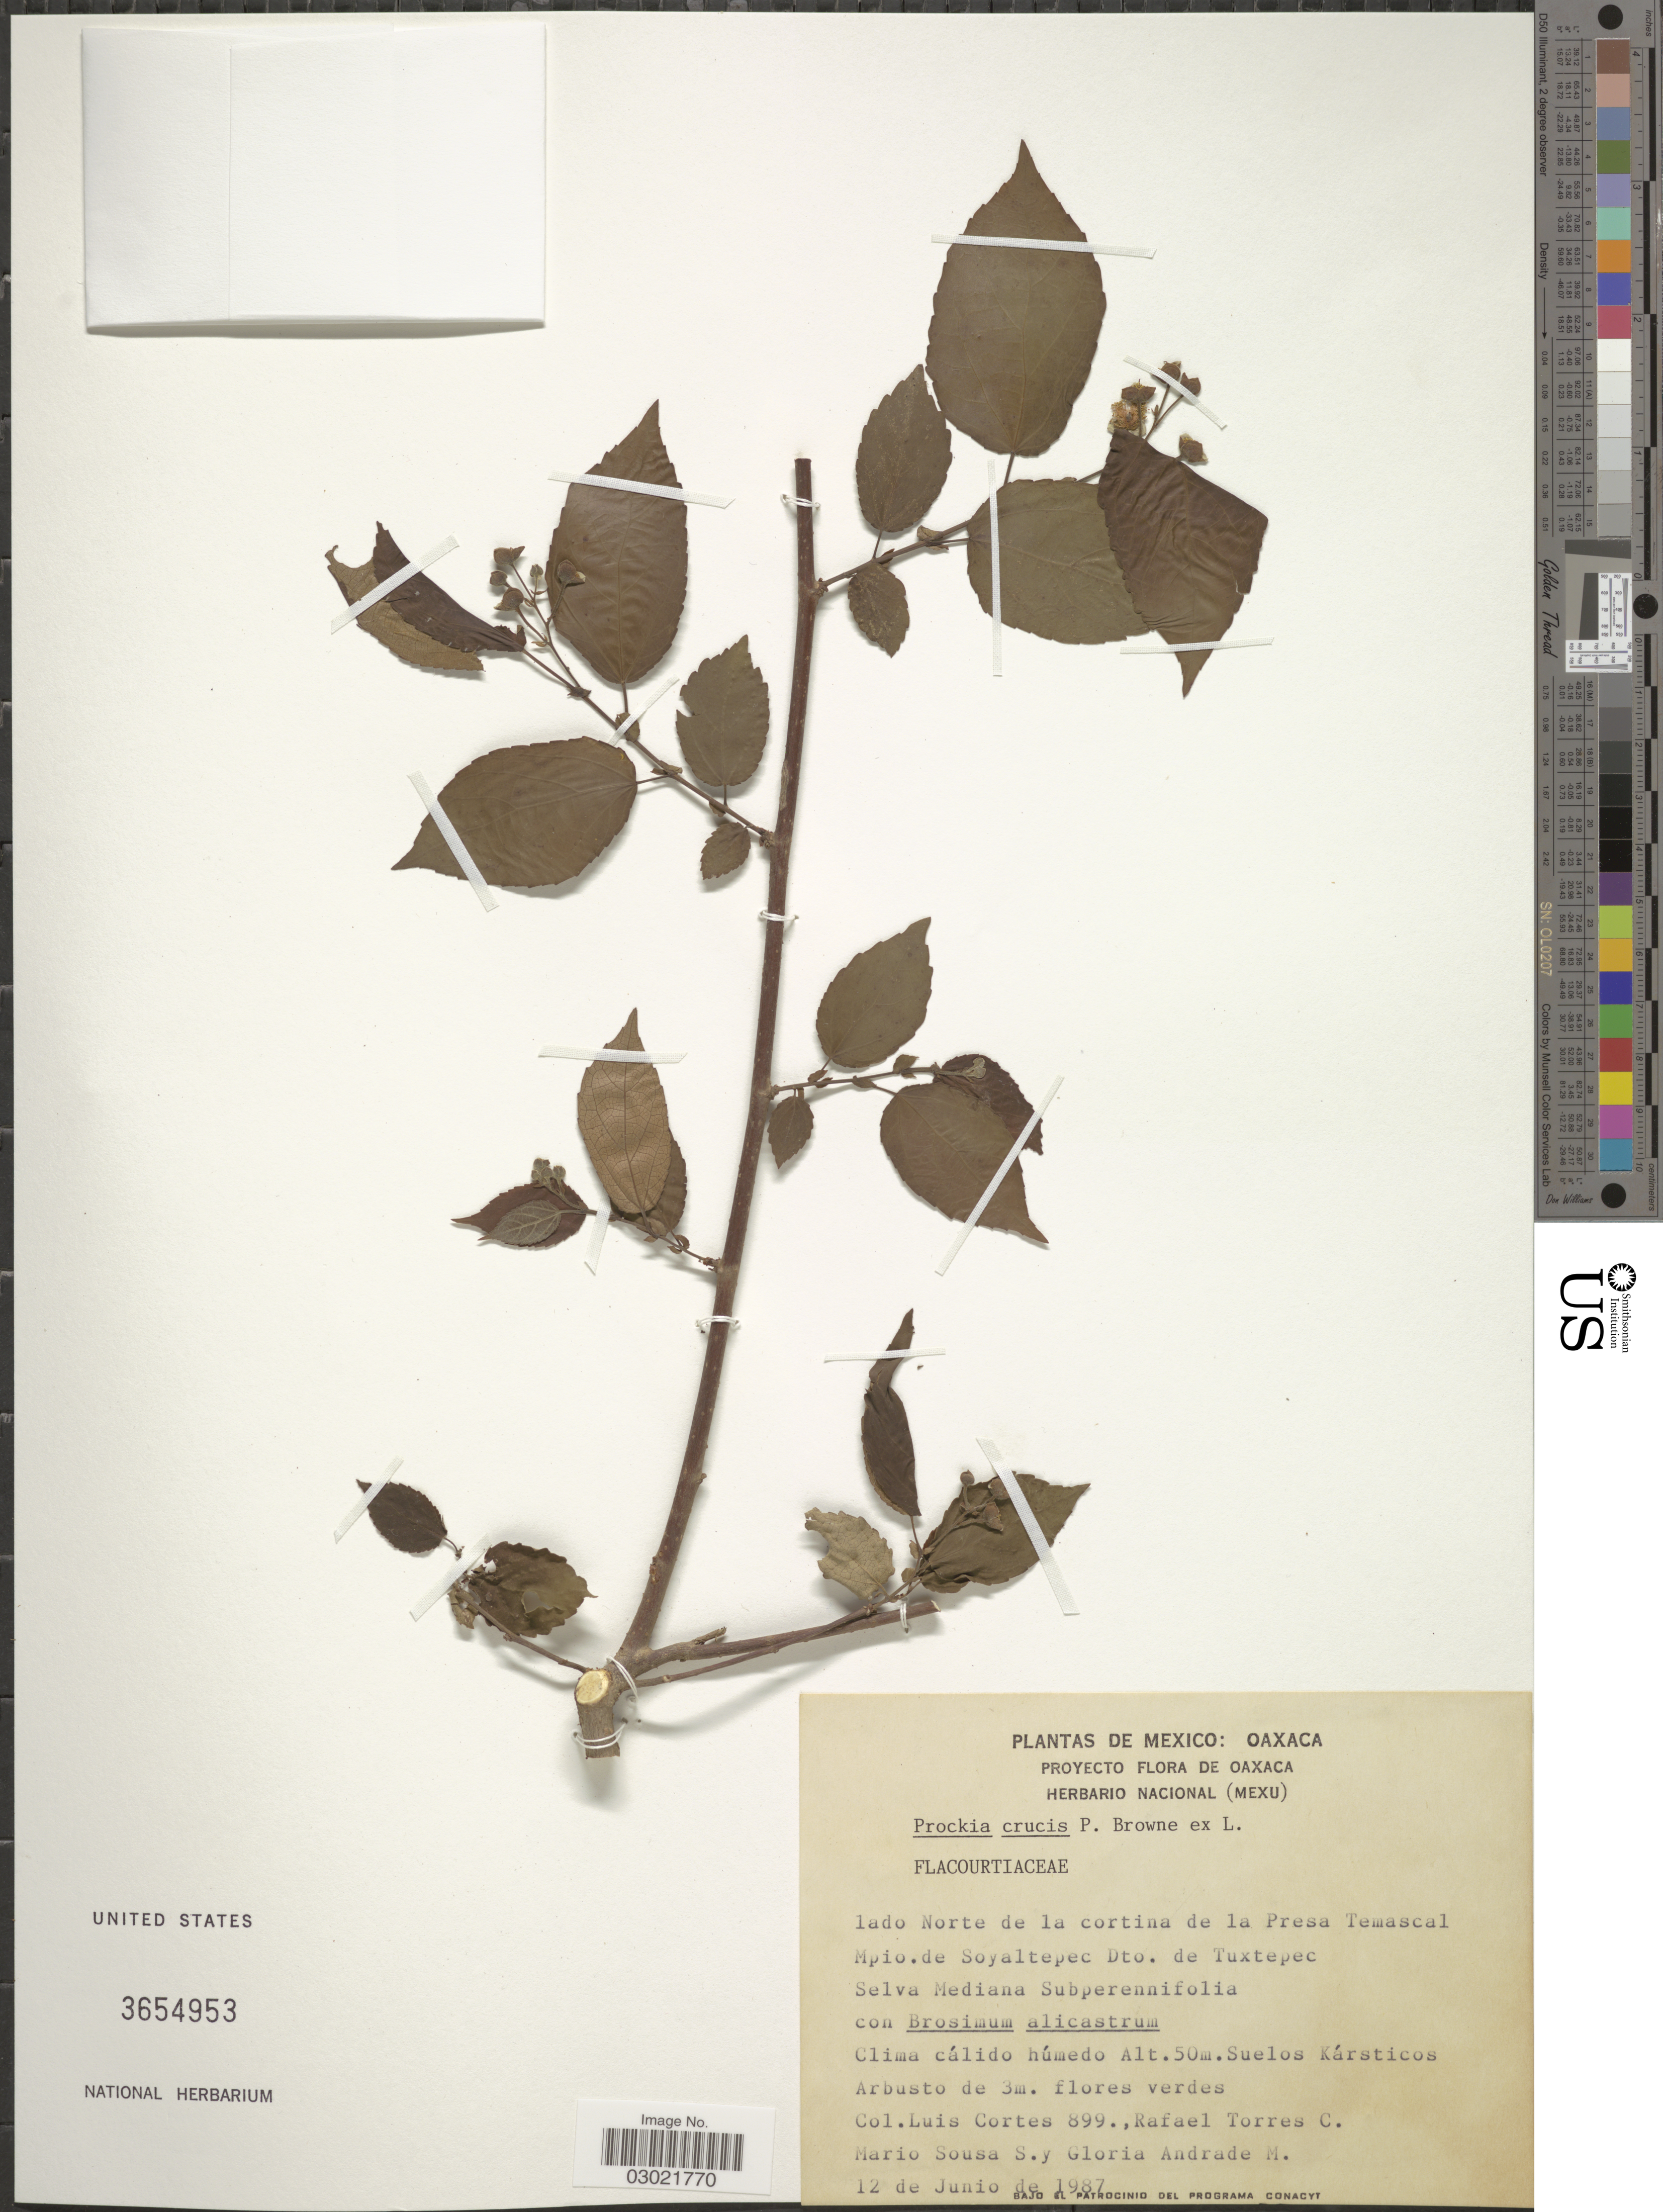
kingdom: Plantae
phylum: Tracheophyta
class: Magnoliopsida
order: Malpighiales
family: Salicaceae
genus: Prockia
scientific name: Prockia crucis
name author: P. Browne ex L.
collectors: M. Sousa S. & G. Andrade M.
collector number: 899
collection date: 1987-06-12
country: Mexico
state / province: Oaxaca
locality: Lado Norte de la cortina de la Presa Temascal Mpio. de Soyaltepec Dto. de Tuxtepec.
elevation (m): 50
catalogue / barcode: US 3654953